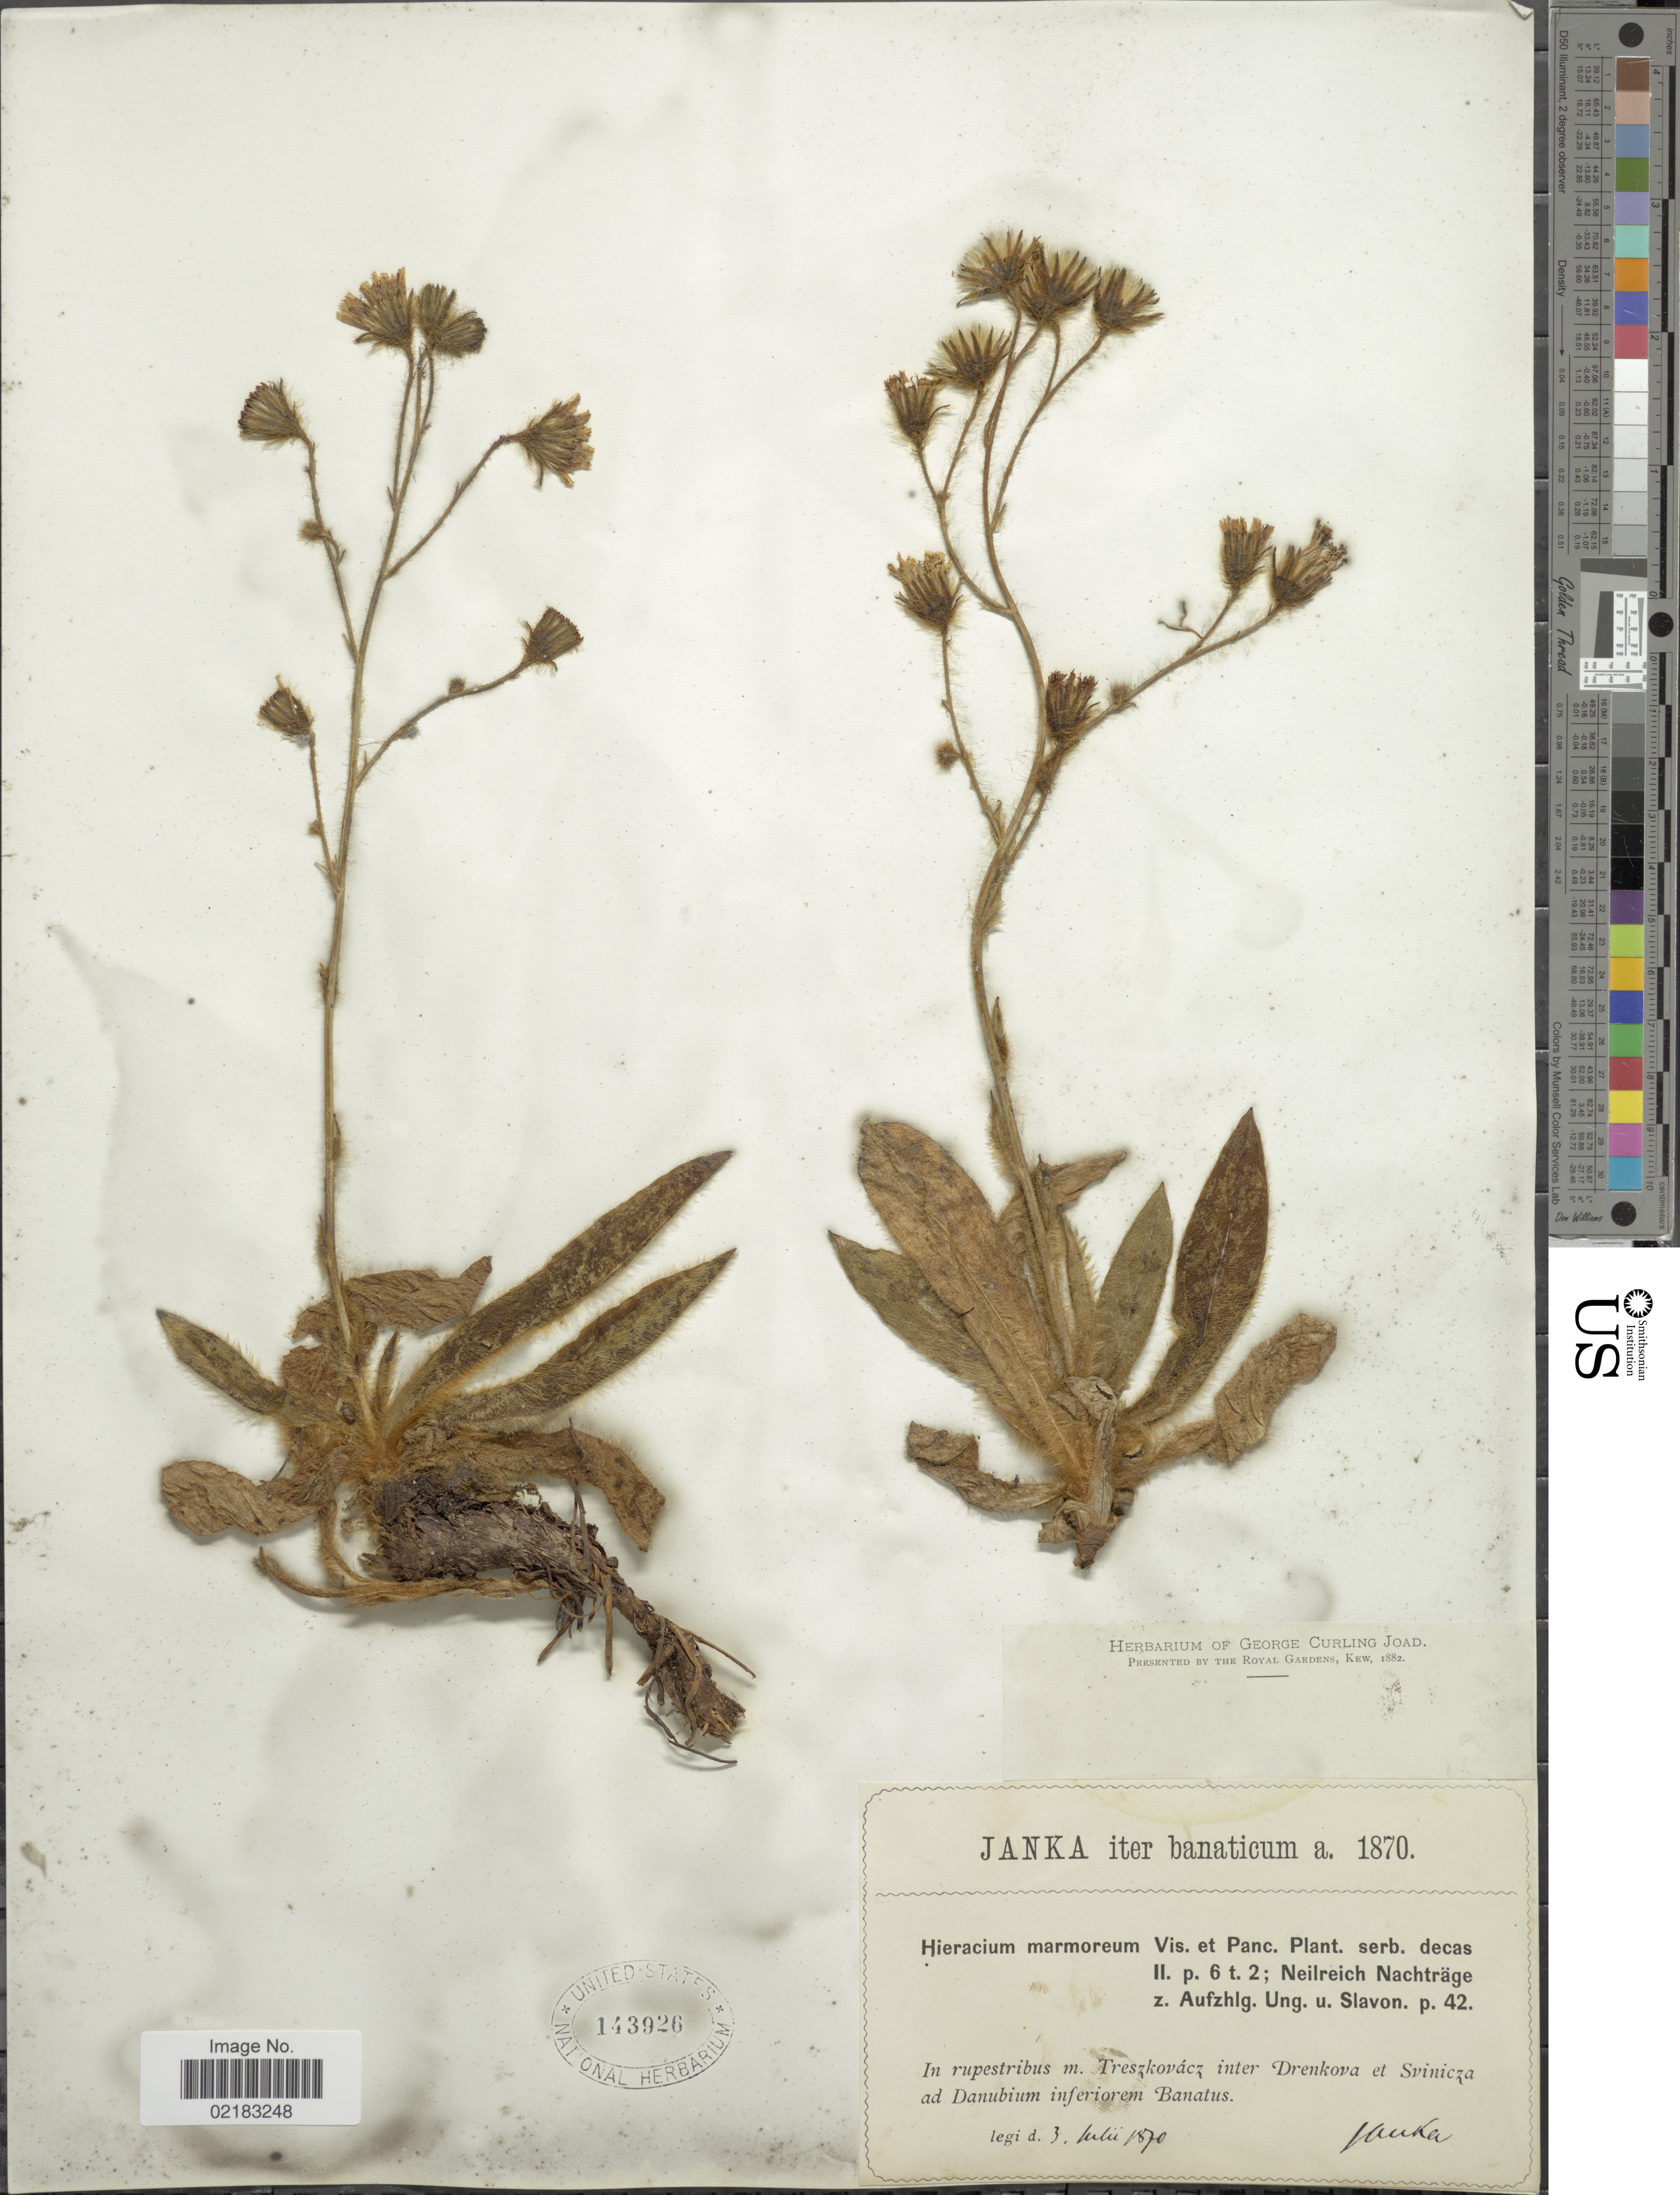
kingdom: Plantae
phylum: Tracheophyta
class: Magnoliopsida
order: Asterales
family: Asteraceae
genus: Hieracium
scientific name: Hieracium marmoreum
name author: Pančić & Vis.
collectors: V. Janka von Bulcs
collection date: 1870-07-03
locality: Treszkovacz inter Drenkova et Svinicza ad Danubium inferiorem Banatus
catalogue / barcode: US 143926